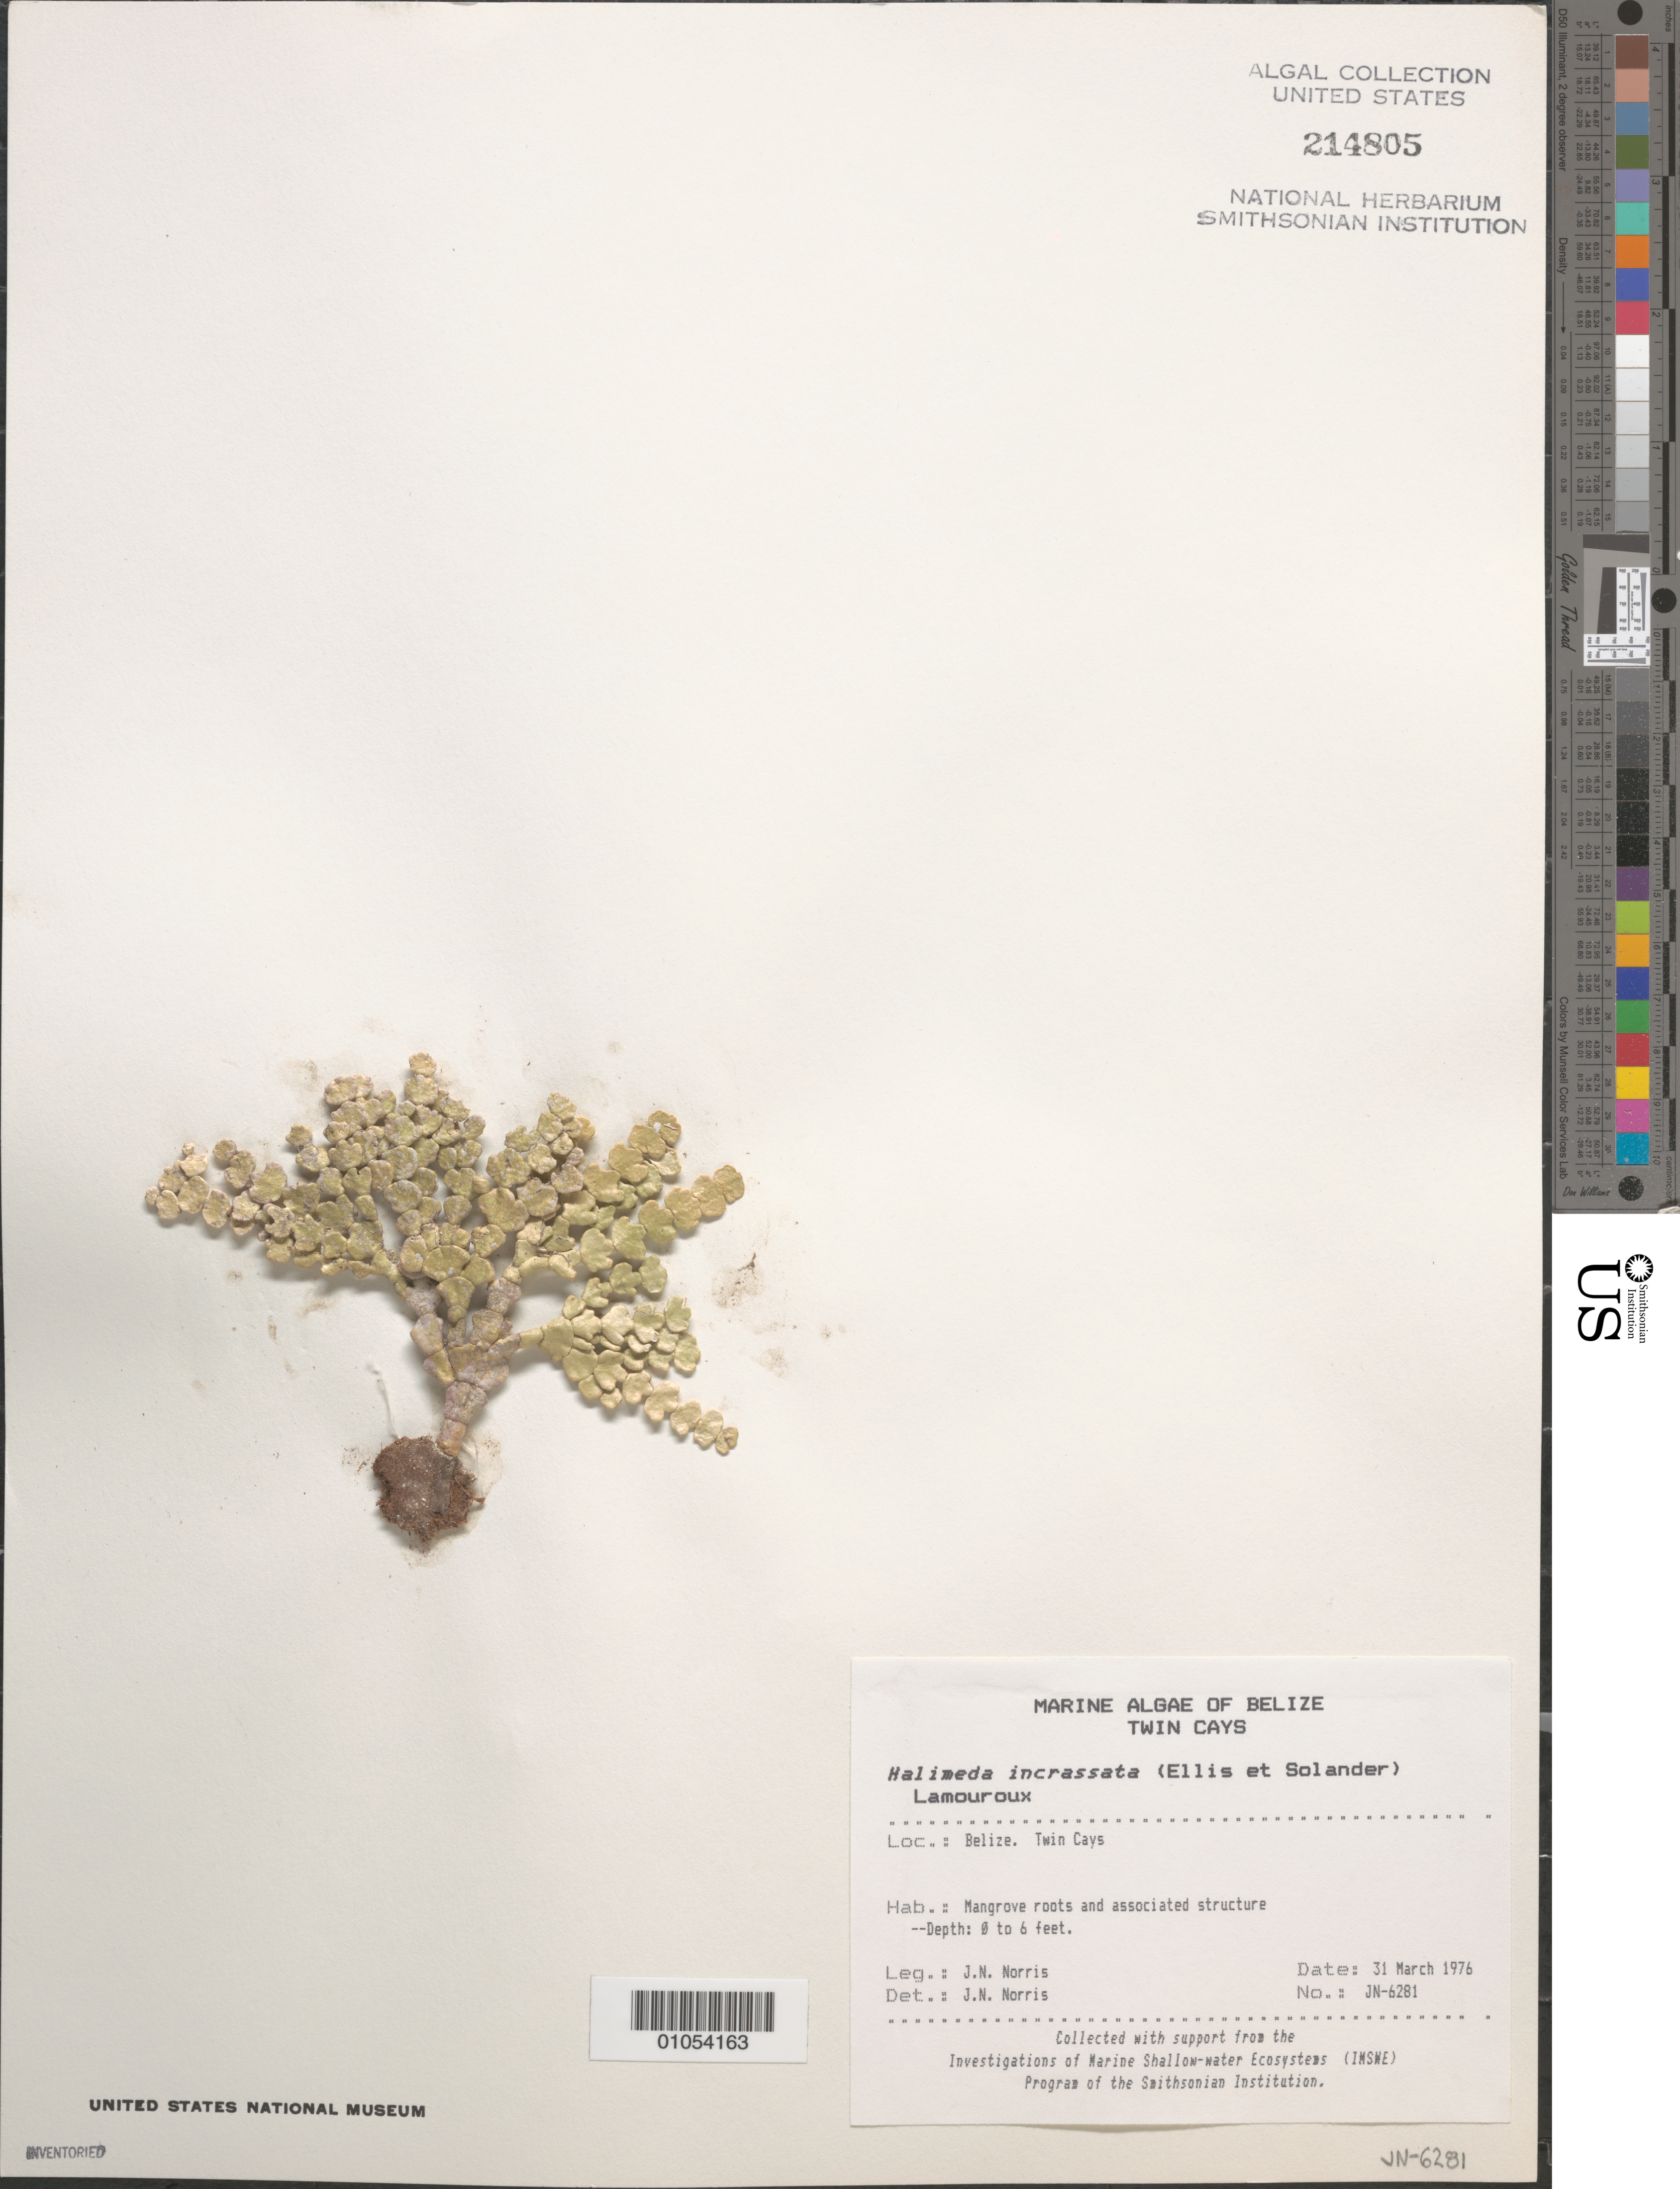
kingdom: Plantae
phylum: Chlorophyta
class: Ulvophyceae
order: Bryopsidales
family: Halimedaceae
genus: Halimeda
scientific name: Halimeda incrassata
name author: (J. Ellis) J.V.Lamouroux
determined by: Norris, James N.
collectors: J. N. Norris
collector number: JN-6281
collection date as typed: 31 Mar 1976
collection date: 1976-03-31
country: Belize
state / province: Stann Creek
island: Twin Cays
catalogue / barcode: US 214805